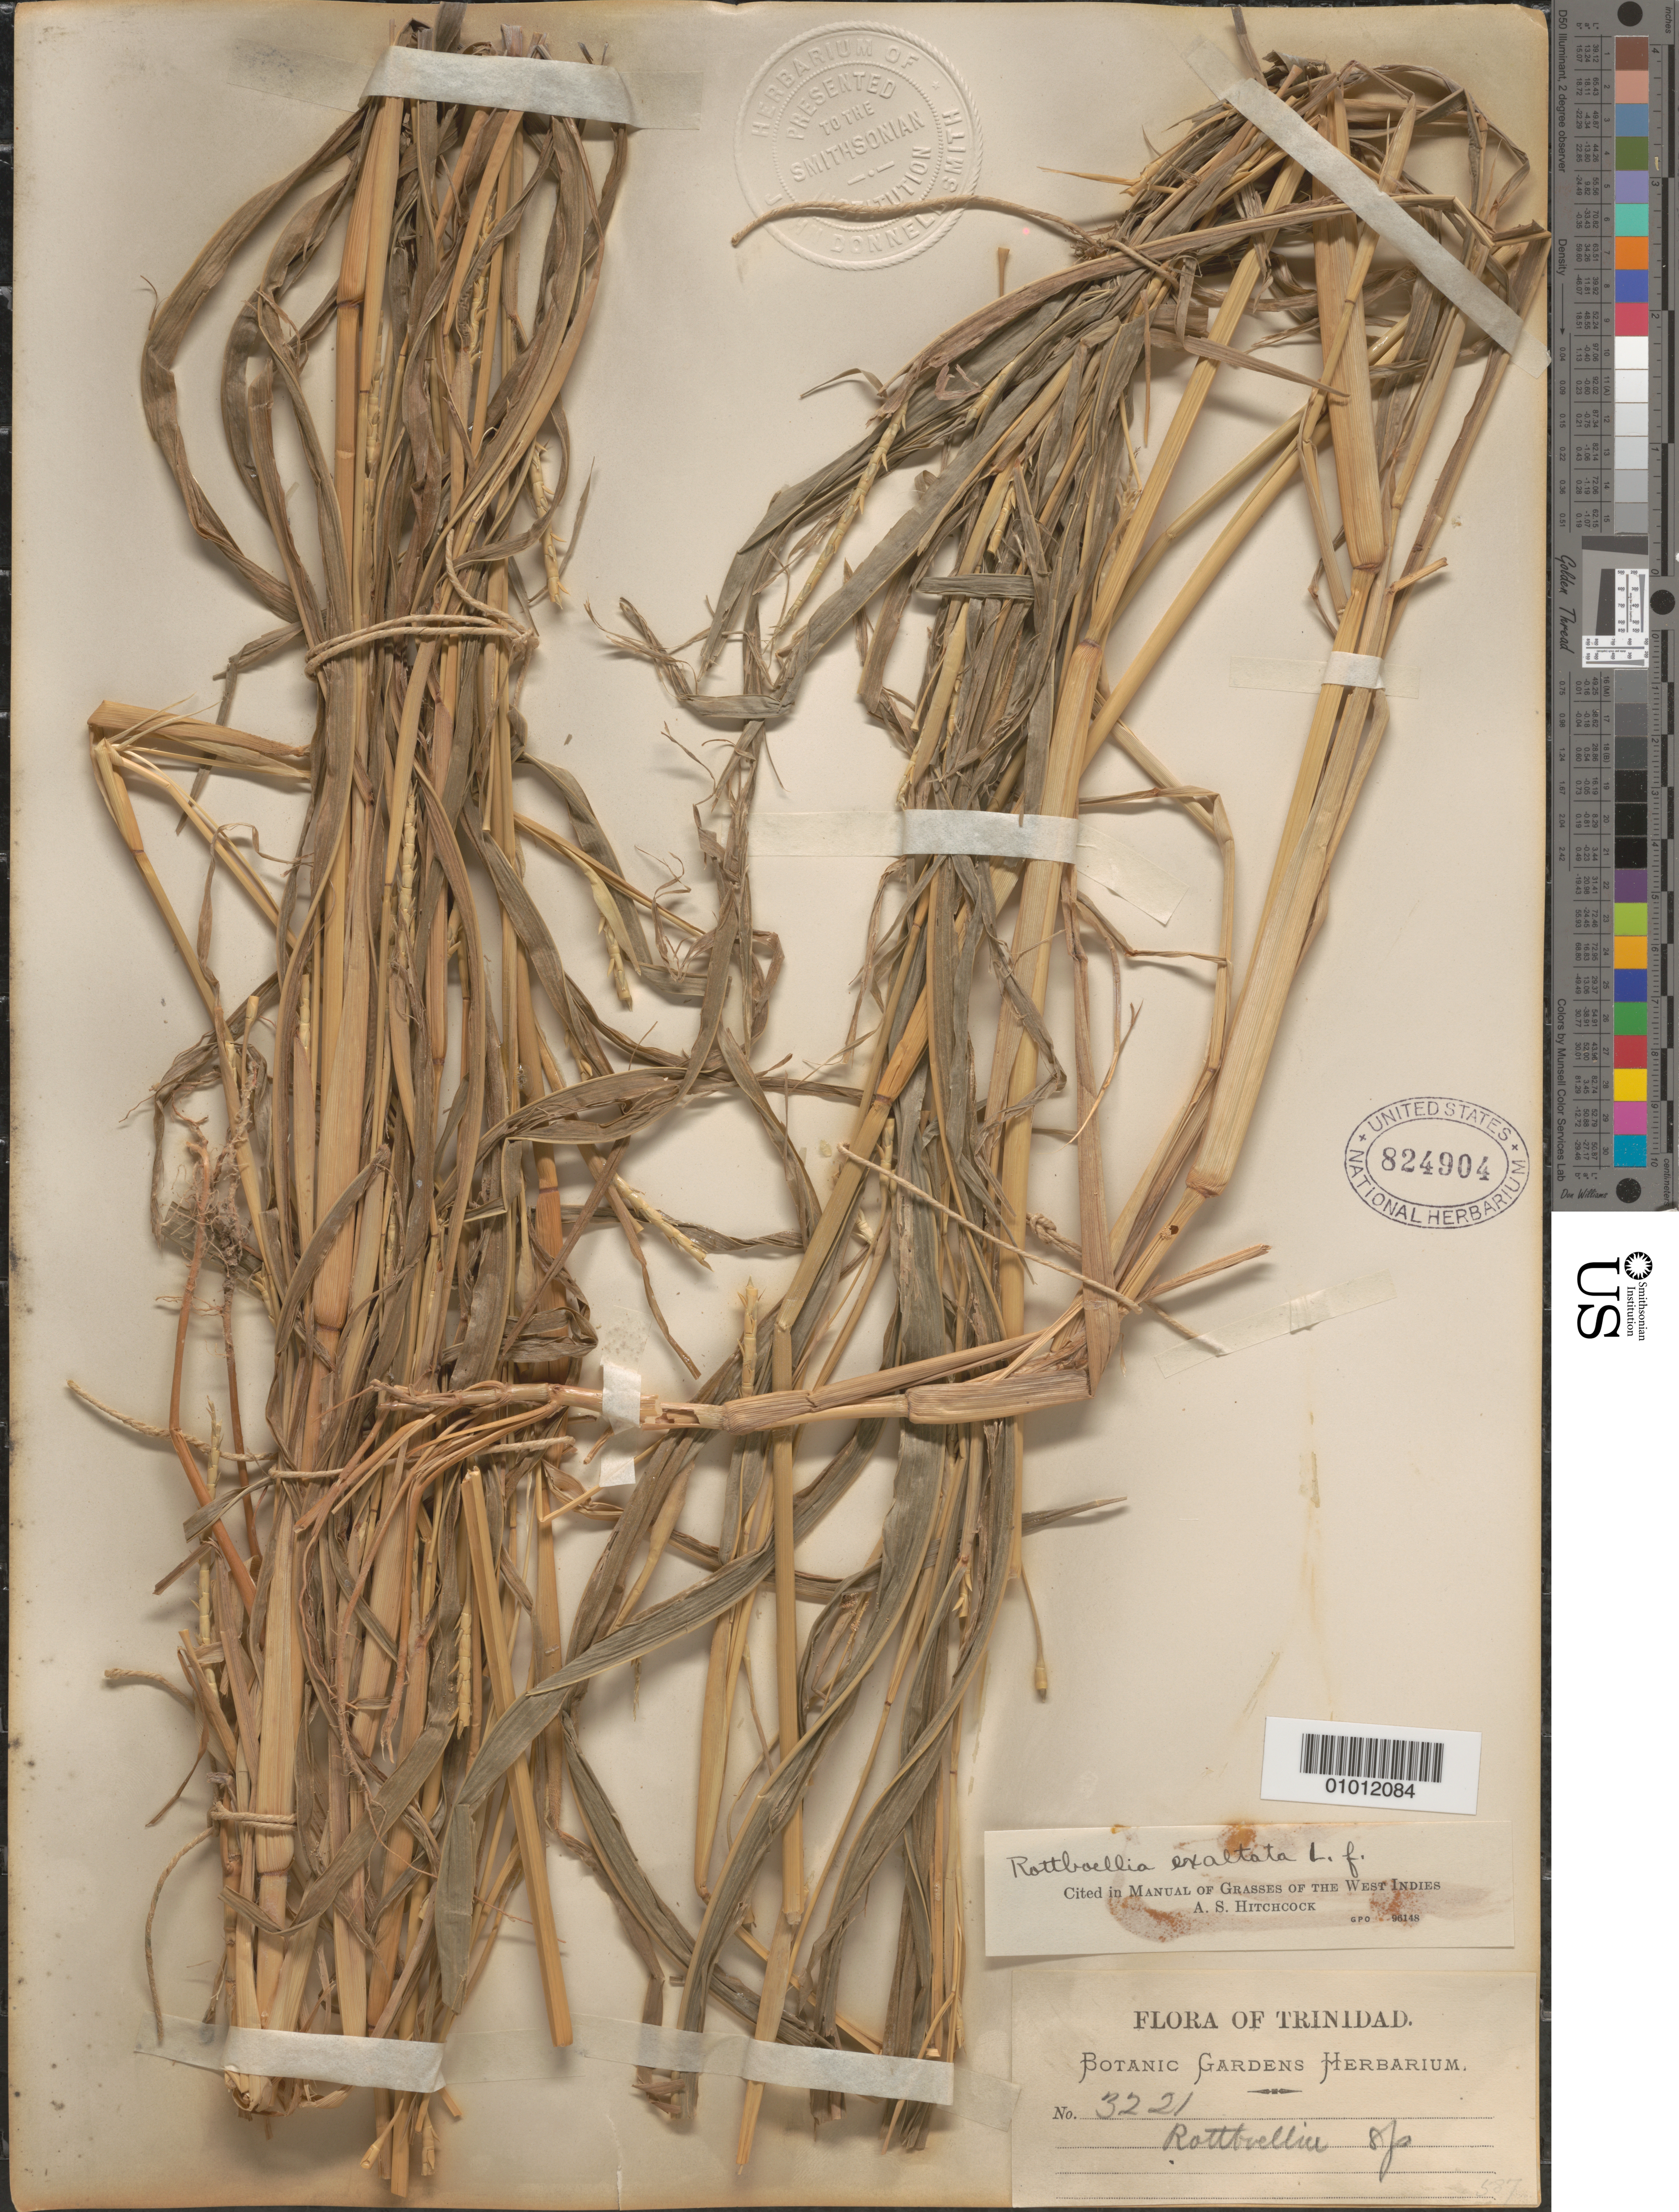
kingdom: Plantae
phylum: Tracheophyta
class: Liliopsida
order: Poales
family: Poaceae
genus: Rottboellia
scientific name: Rottboellia cochinchinensis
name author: (Lour.) Clayton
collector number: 322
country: Trinidad and Tobago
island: Trinidad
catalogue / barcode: US 824904